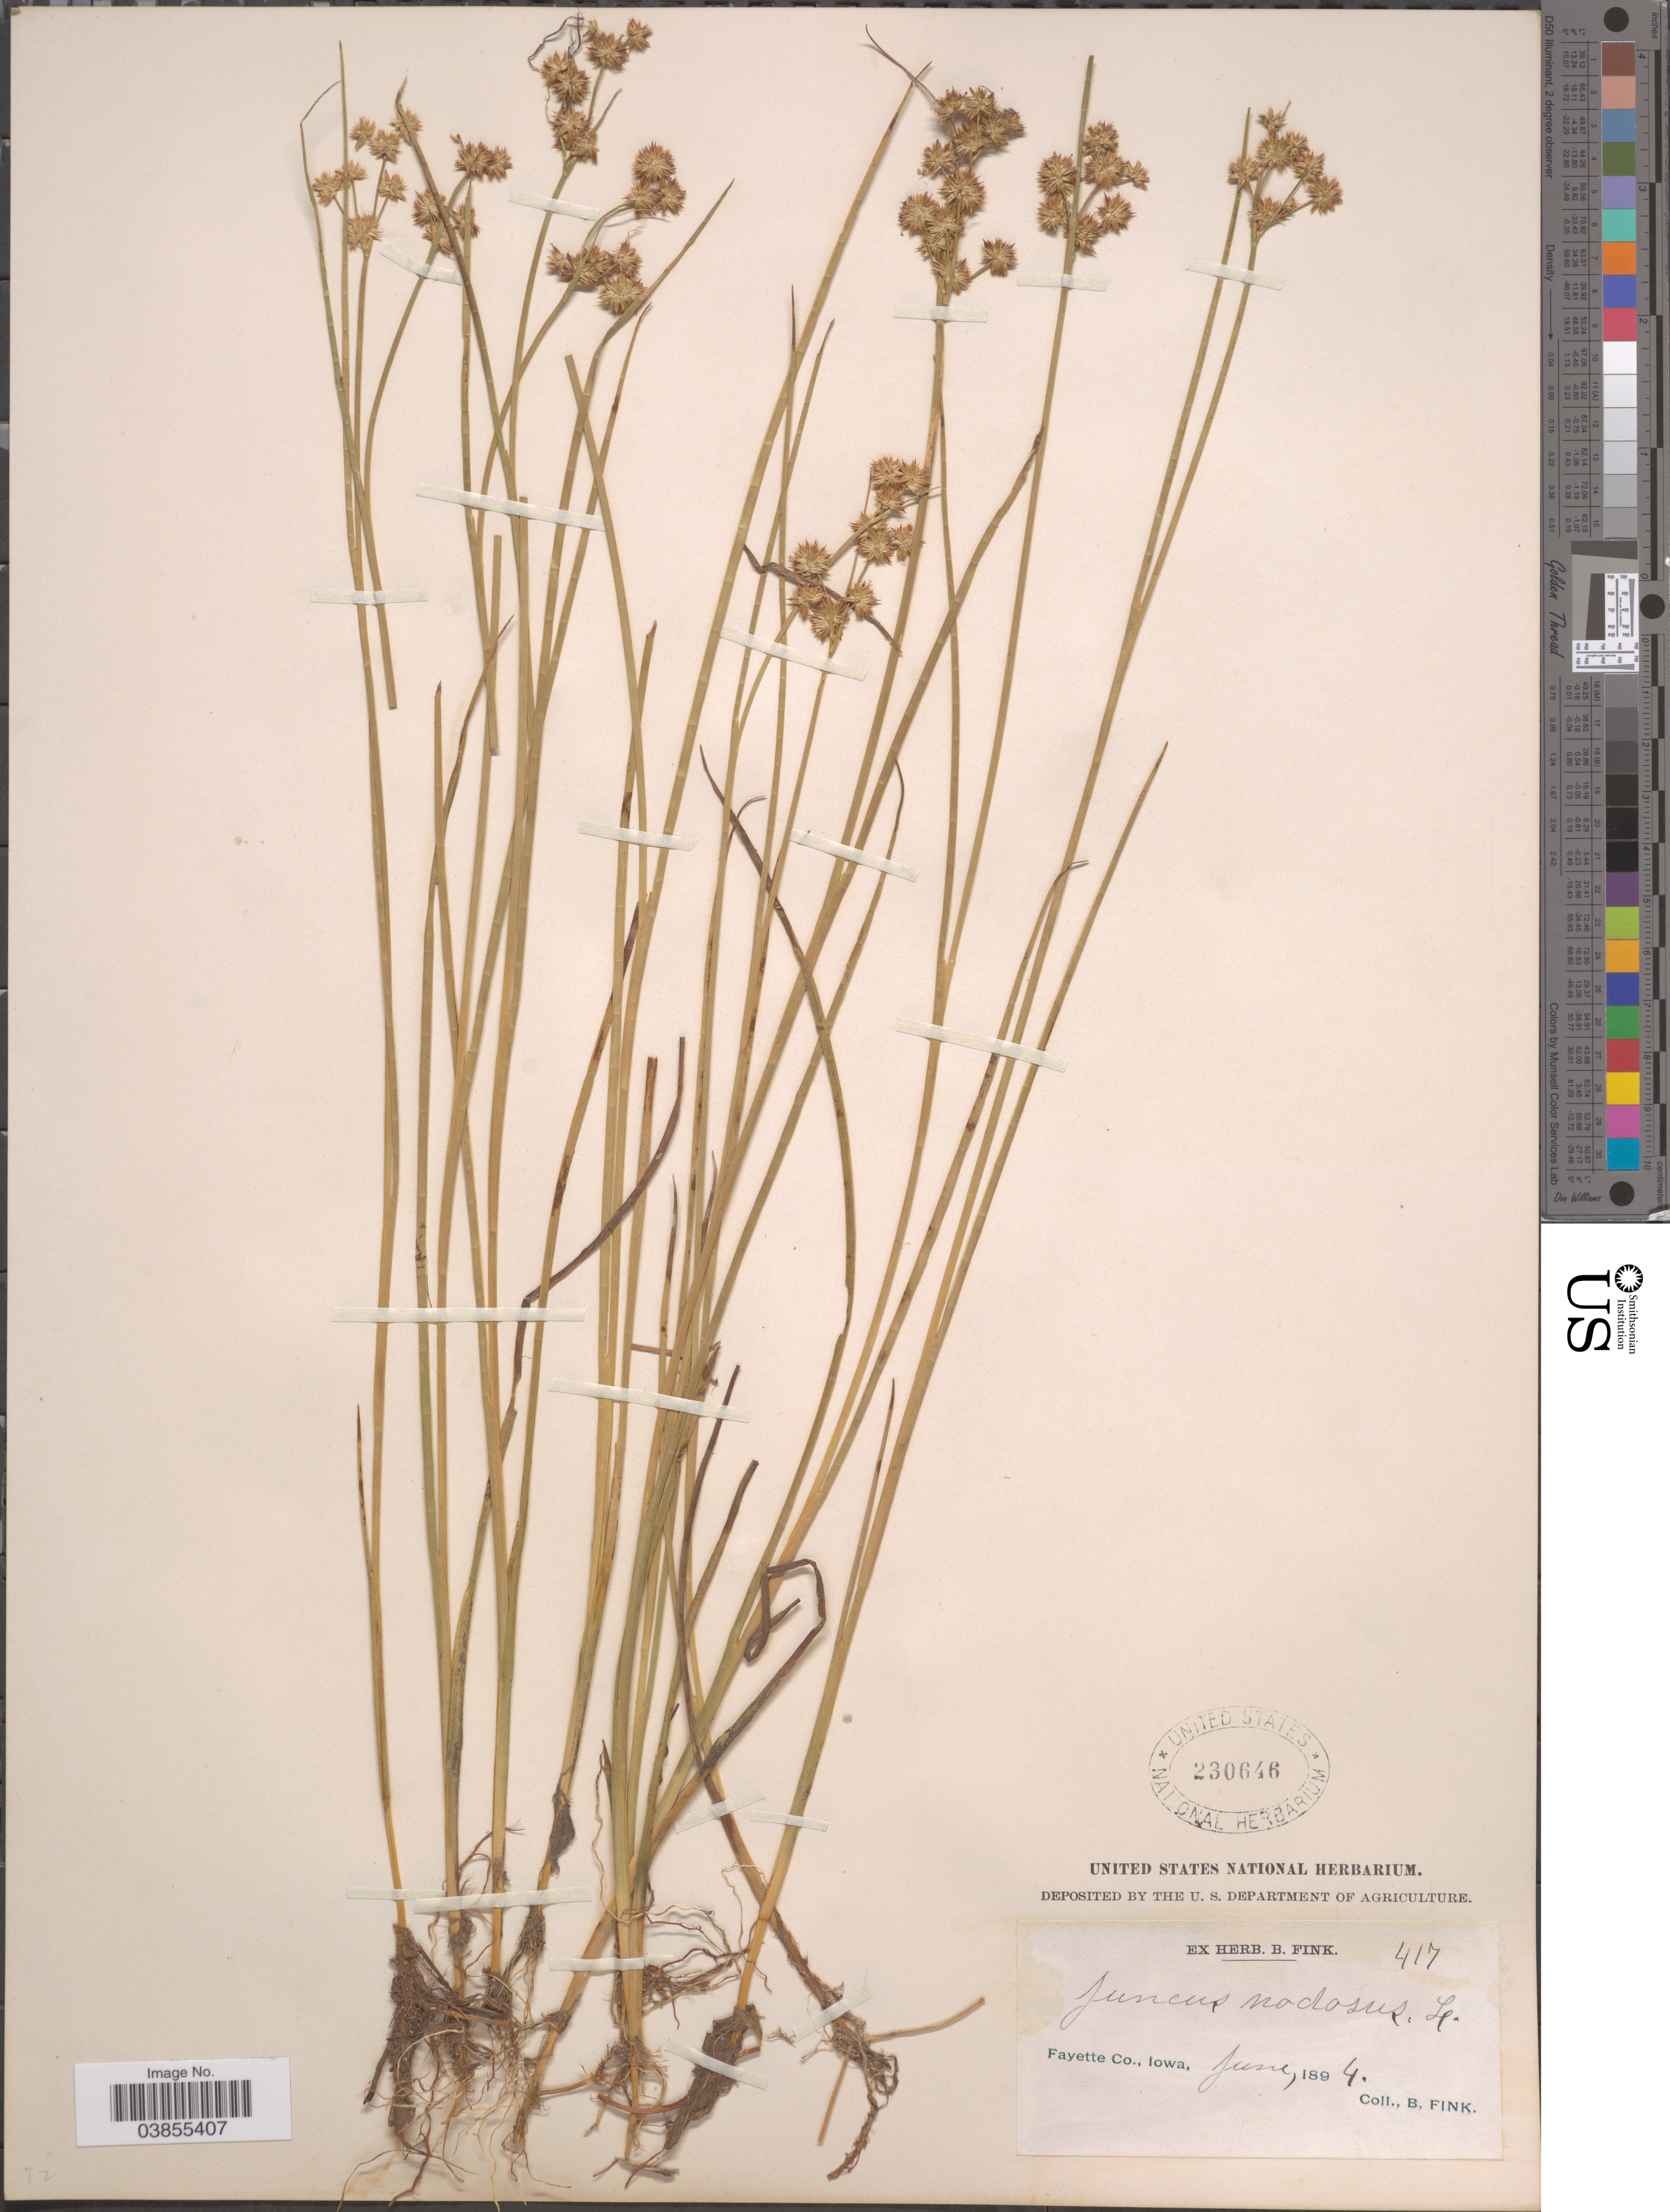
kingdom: Plantae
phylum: Tracheophyta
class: Liliopsida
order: Poales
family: Juncaceae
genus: Juncus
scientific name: Juncus nodosus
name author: L.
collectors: B. Fink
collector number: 417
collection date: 1894-06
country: United States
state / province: Iowa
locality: Fayette Co.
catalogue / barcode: US 230646